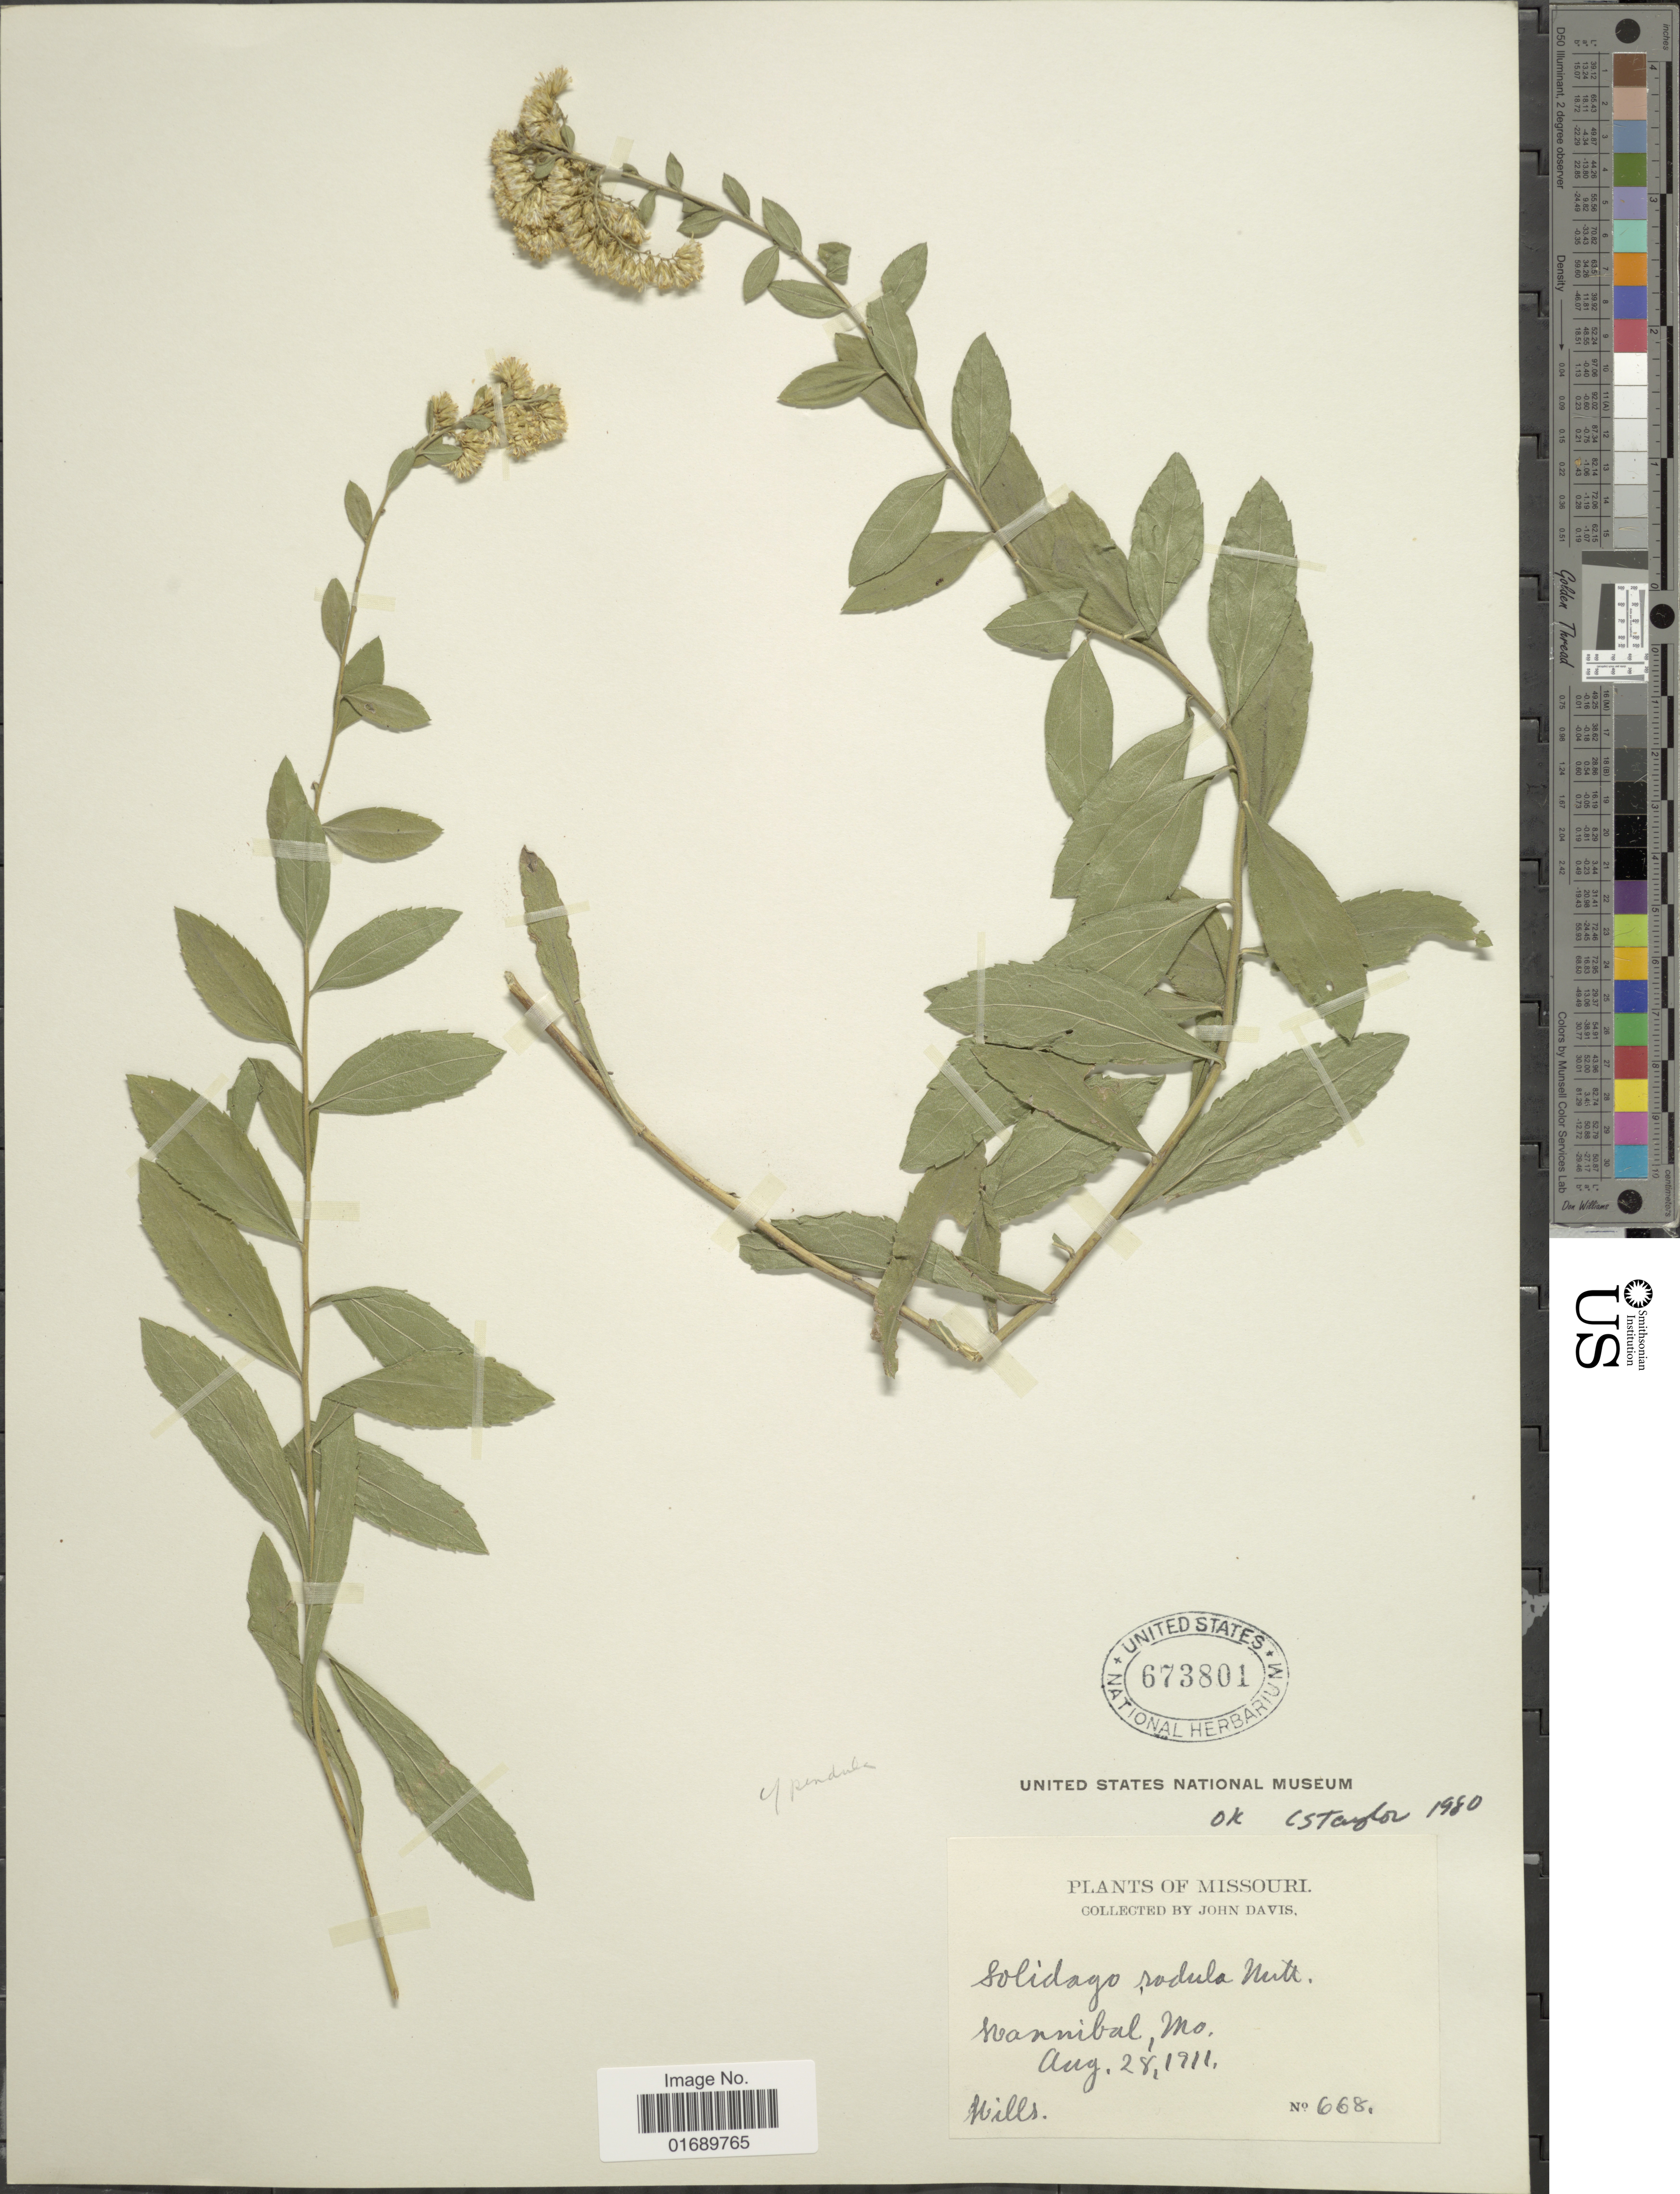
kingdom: Plantae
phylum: Tracheophyta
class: Magnoliopsida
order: Asterales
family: Asteraceae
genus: Solidago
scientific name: Solidago radula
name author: Nutt.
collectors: J. Davis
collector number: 668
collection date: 1911-08-28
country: United States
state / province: Missouri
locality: Nannibal, Mo, Hills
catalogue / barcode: US 673801